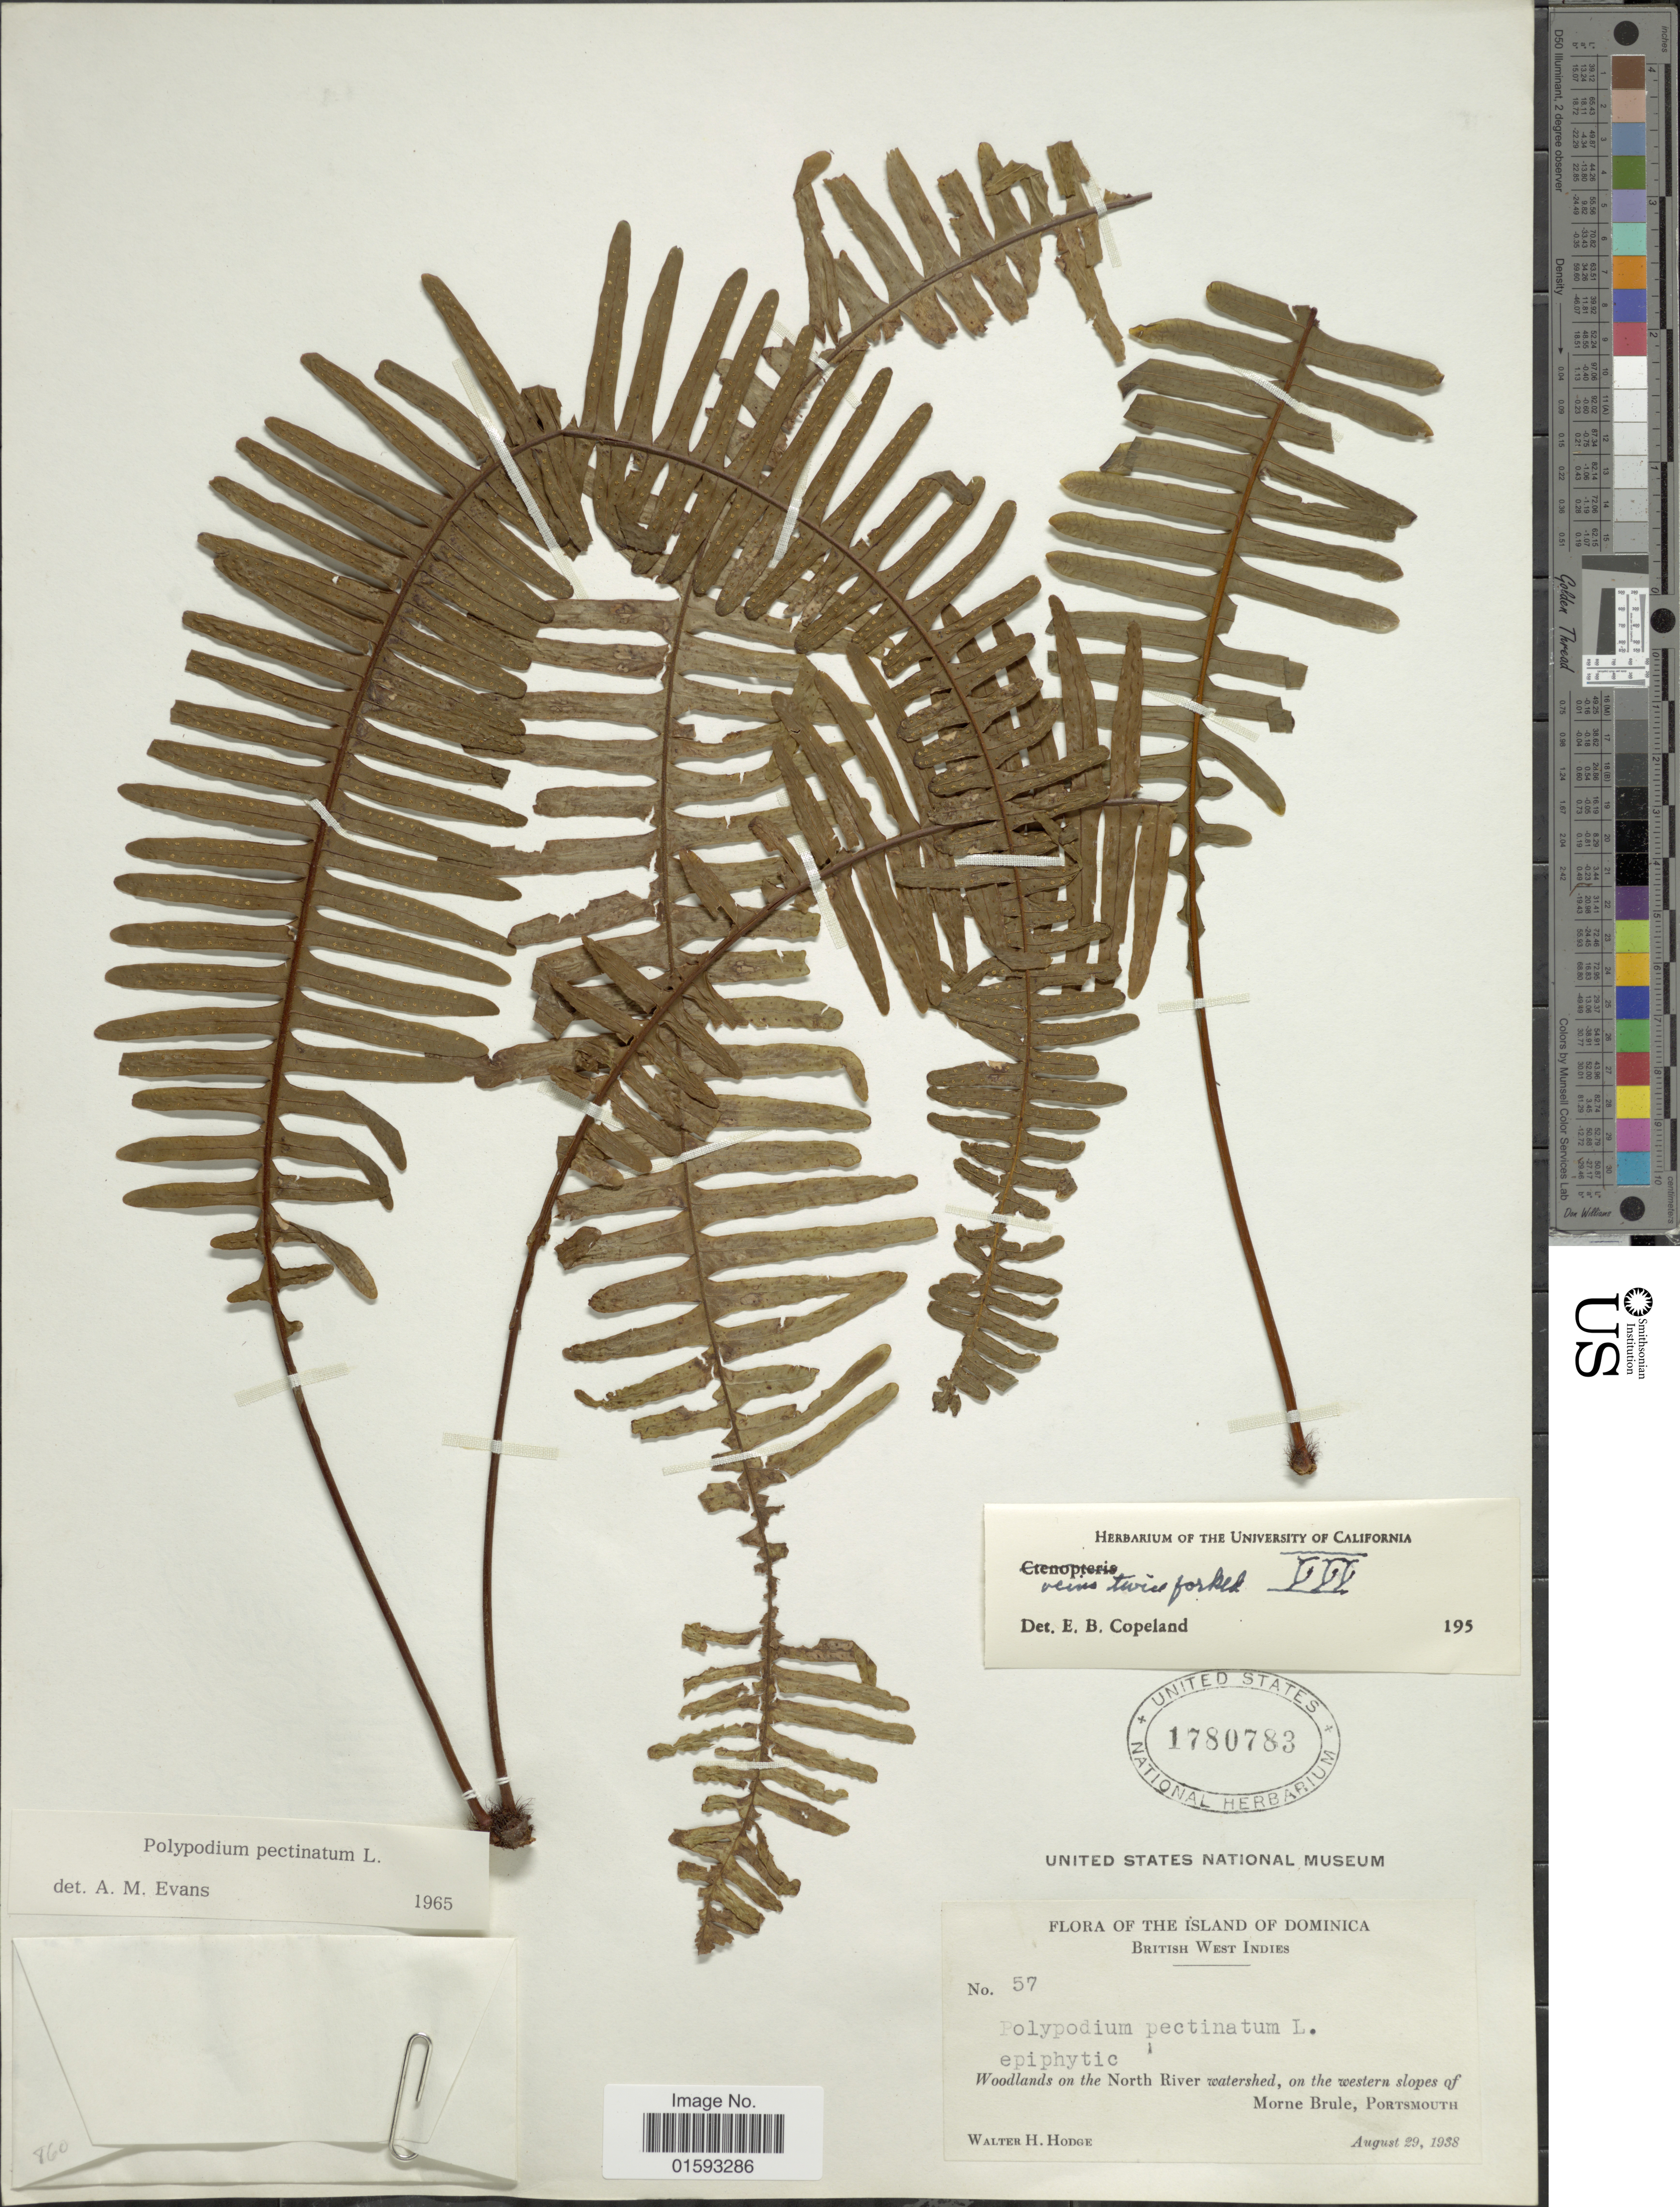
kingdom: Plantae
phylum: Tracheophyta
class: Polypodiopsida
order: Polypodiales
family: Polypodiaceae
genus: Pecluma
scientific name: Pecluma pectinata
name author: (L.) M.G. Price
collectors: W. Hodge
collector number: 57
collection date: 1938-08-29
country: Dominica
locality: Woodlands on the North River watershed, on the western slopes of Morne Brule, Portsmouth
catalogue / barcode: US 1780783